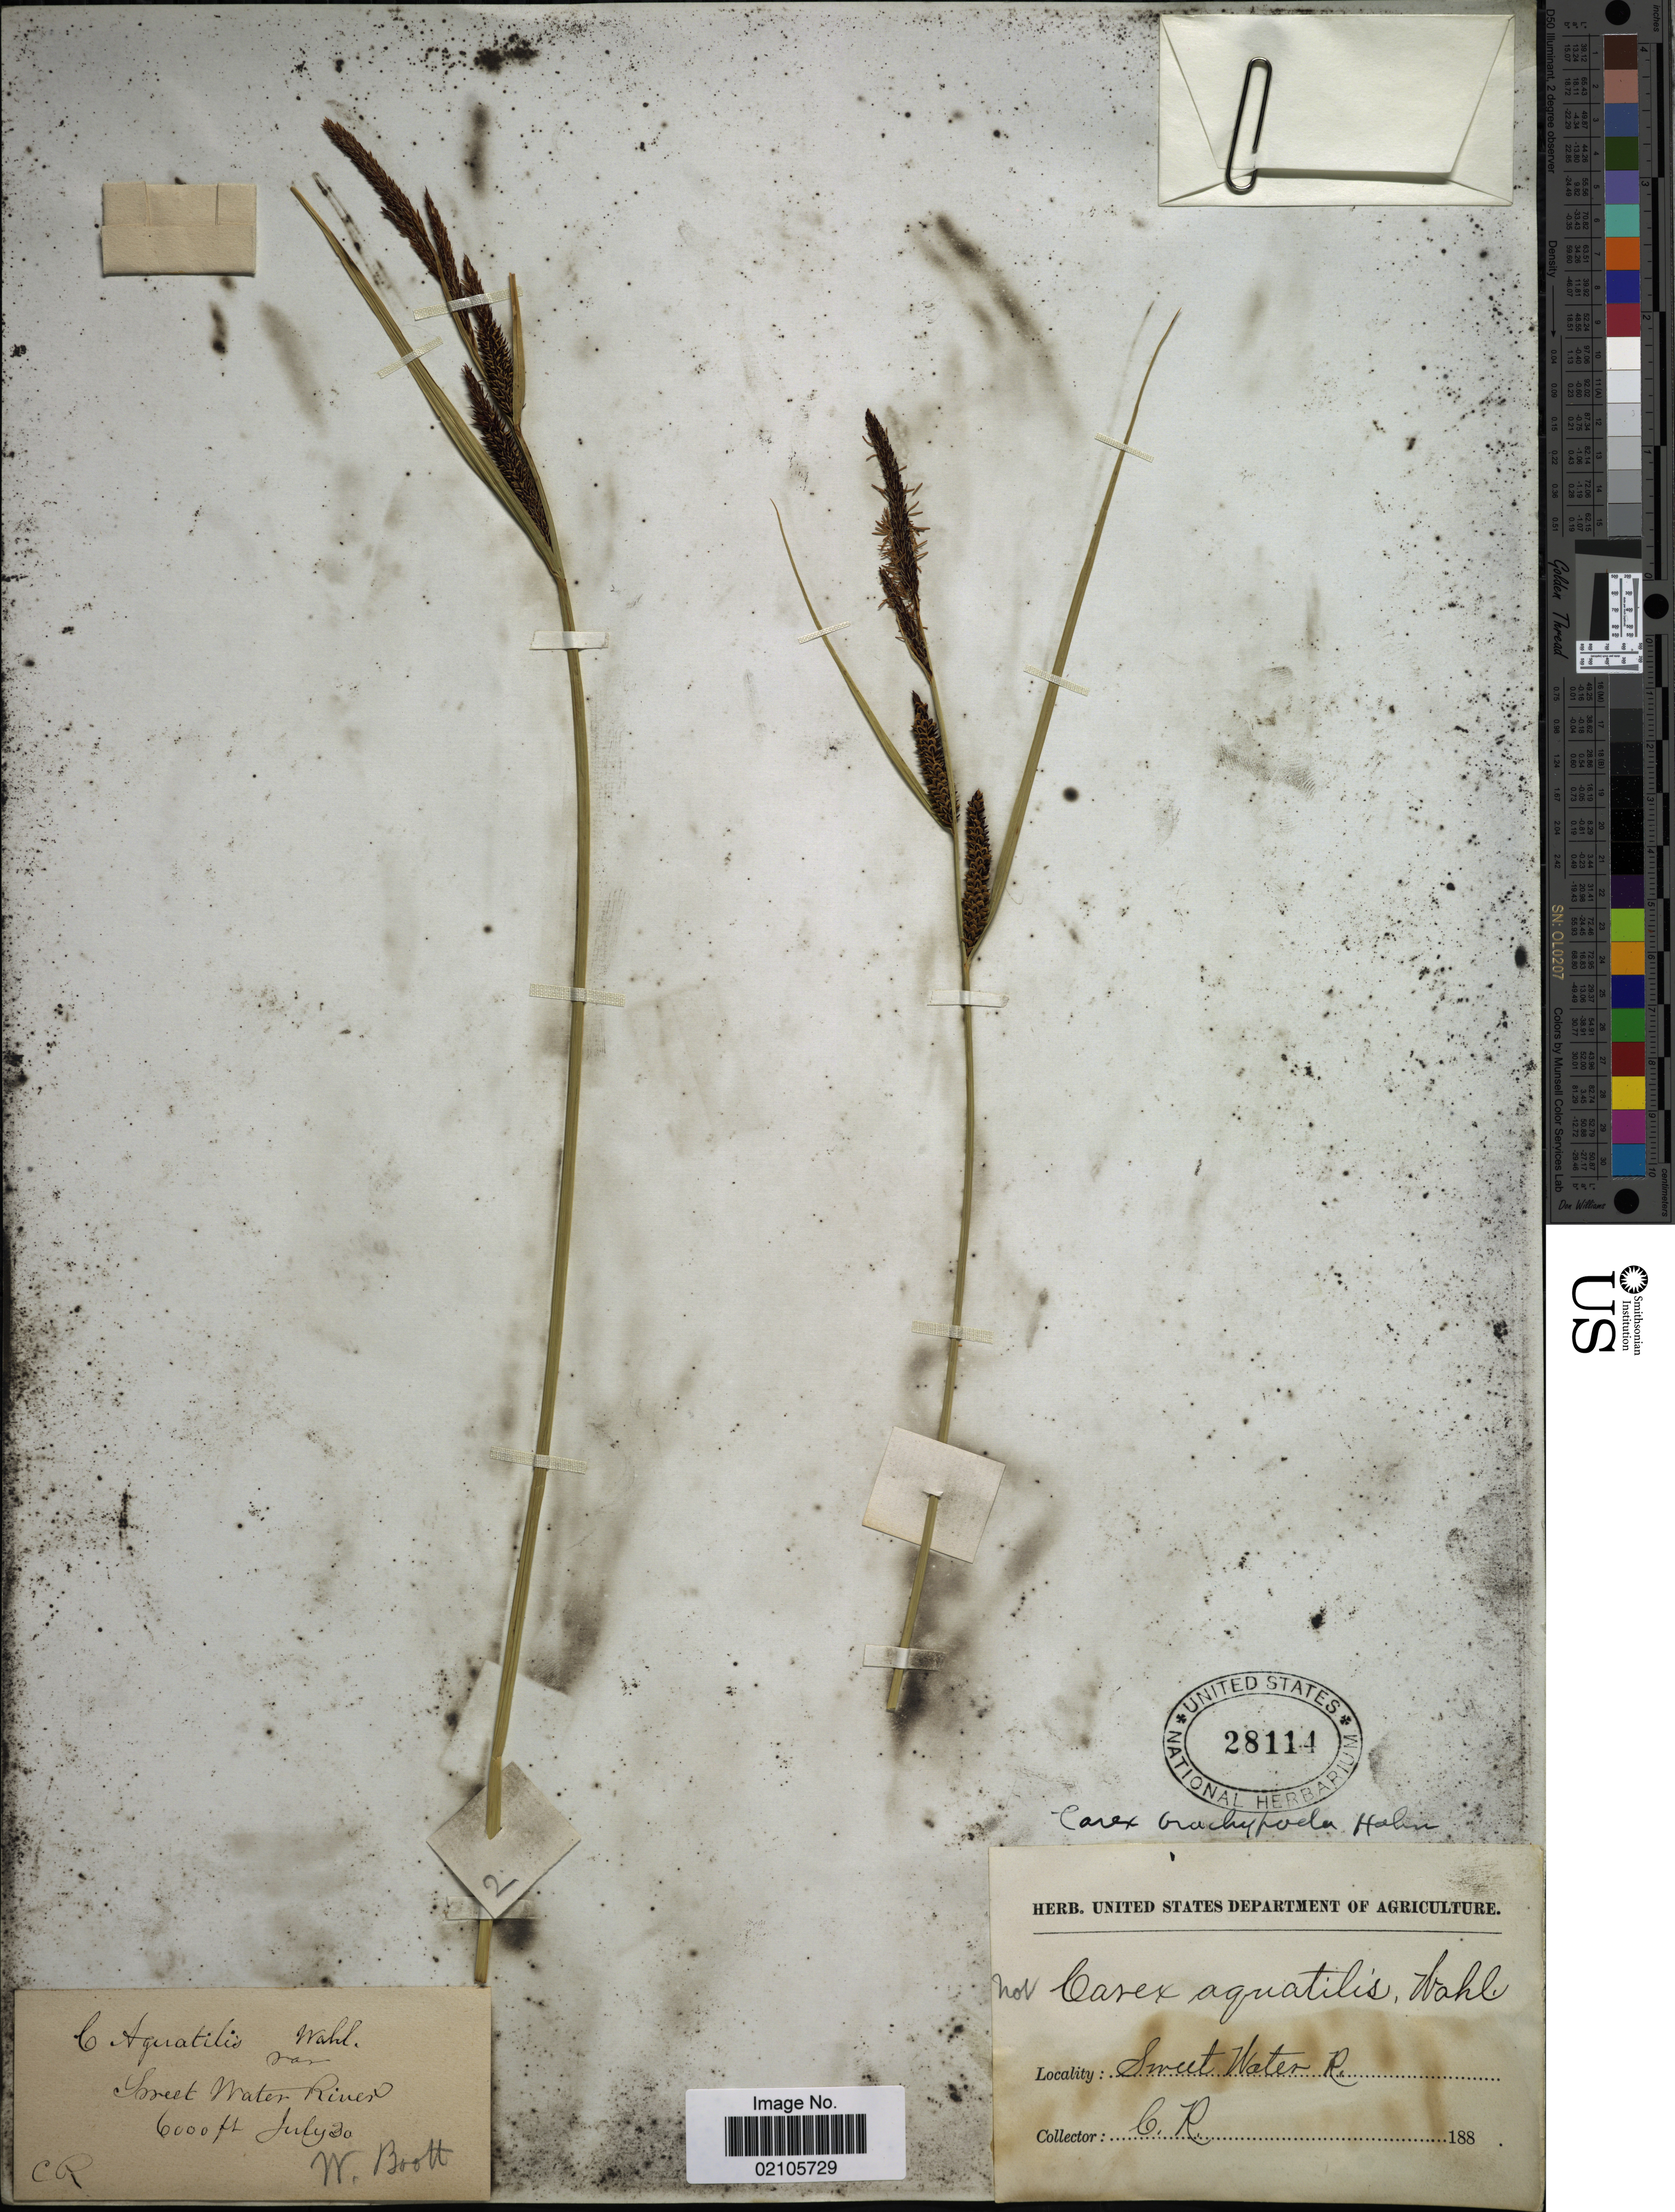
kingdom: Plantae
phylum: Tracheophyta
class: Liliopsida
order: Poales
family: Cyperaceae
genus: Carex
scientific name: Carex scopulorum var. bracteosa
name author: (L.H. Bailey) F.J. Herm.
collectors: C. R.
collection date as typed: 188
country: United States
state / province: Wyoming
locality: Sweet Water River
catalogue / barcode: US 28114